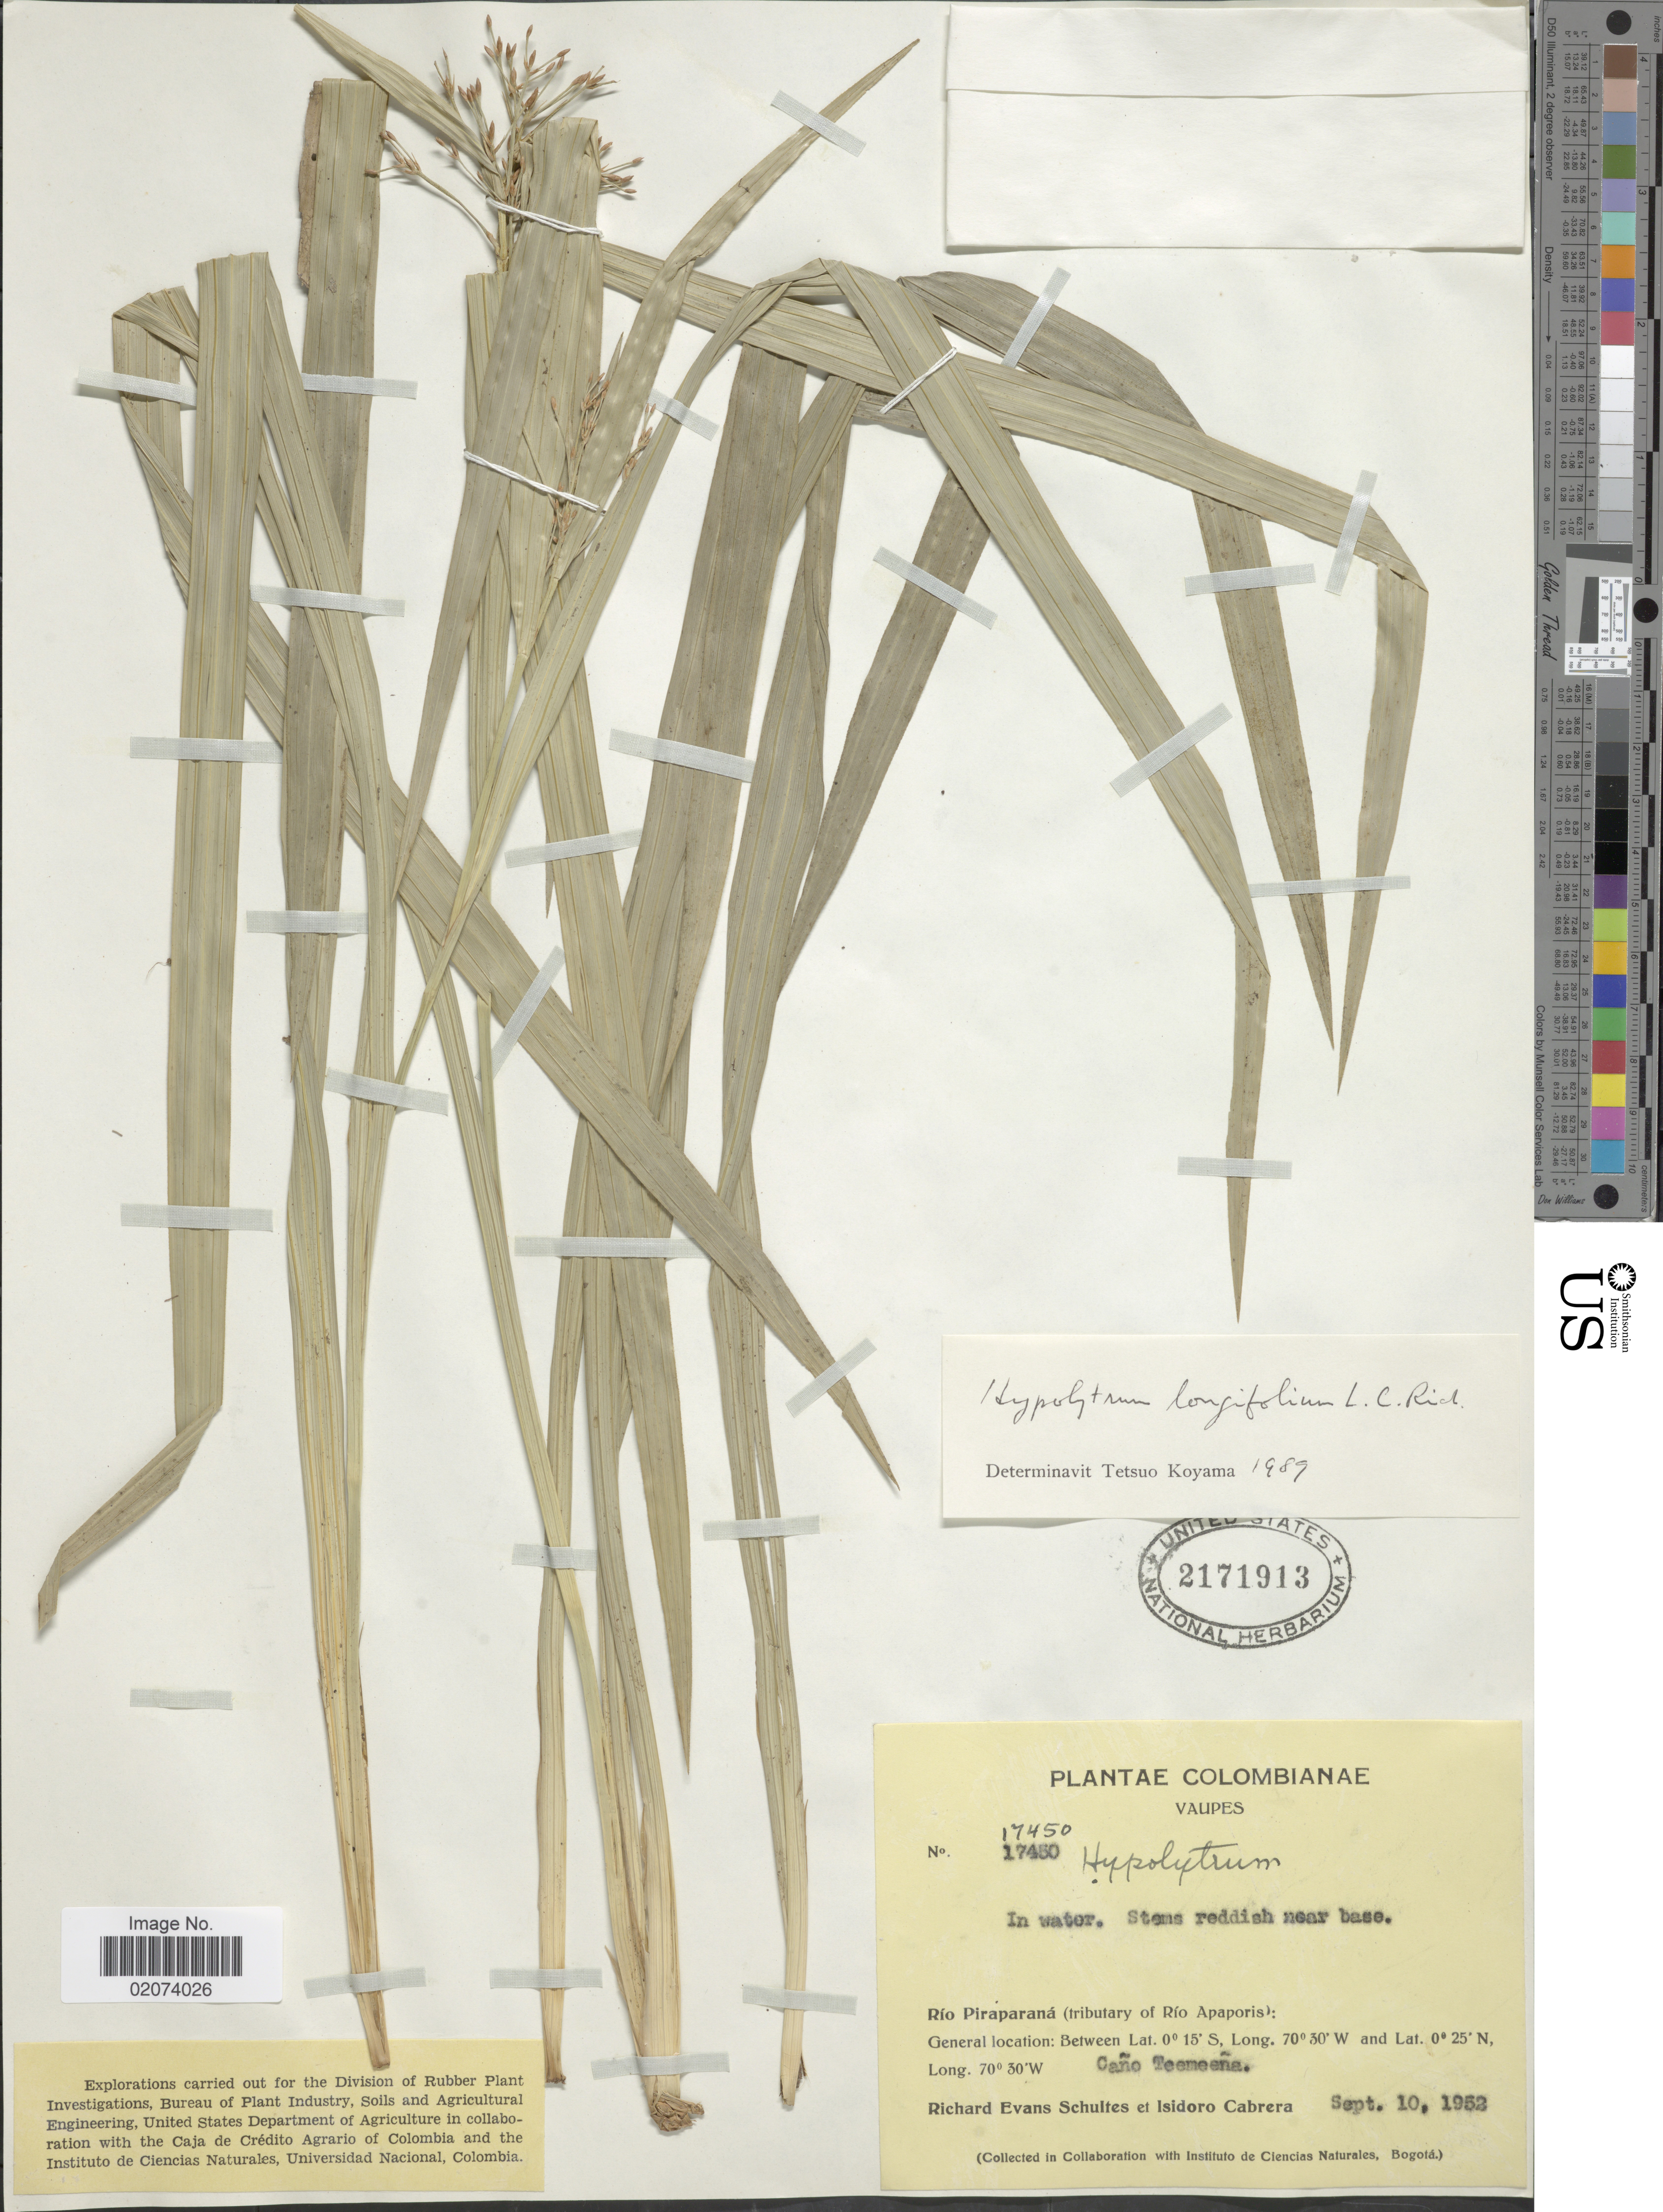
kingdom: Plantae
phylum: Tracheophyta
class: Liliopsida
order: Poales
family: Cyperaceae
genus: Hypolytrum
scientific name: Hypolytrum longifolium subsp. longifolium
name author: (Rich.) Nees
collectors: R. E. Schultes & I. Cabrera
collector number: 17450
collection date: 1952-09-10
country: Colombia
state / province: Vaupés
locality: Rio Piraparana (tributary of Rio Apaporis), Cano Teemeena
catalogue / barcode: US 2171913